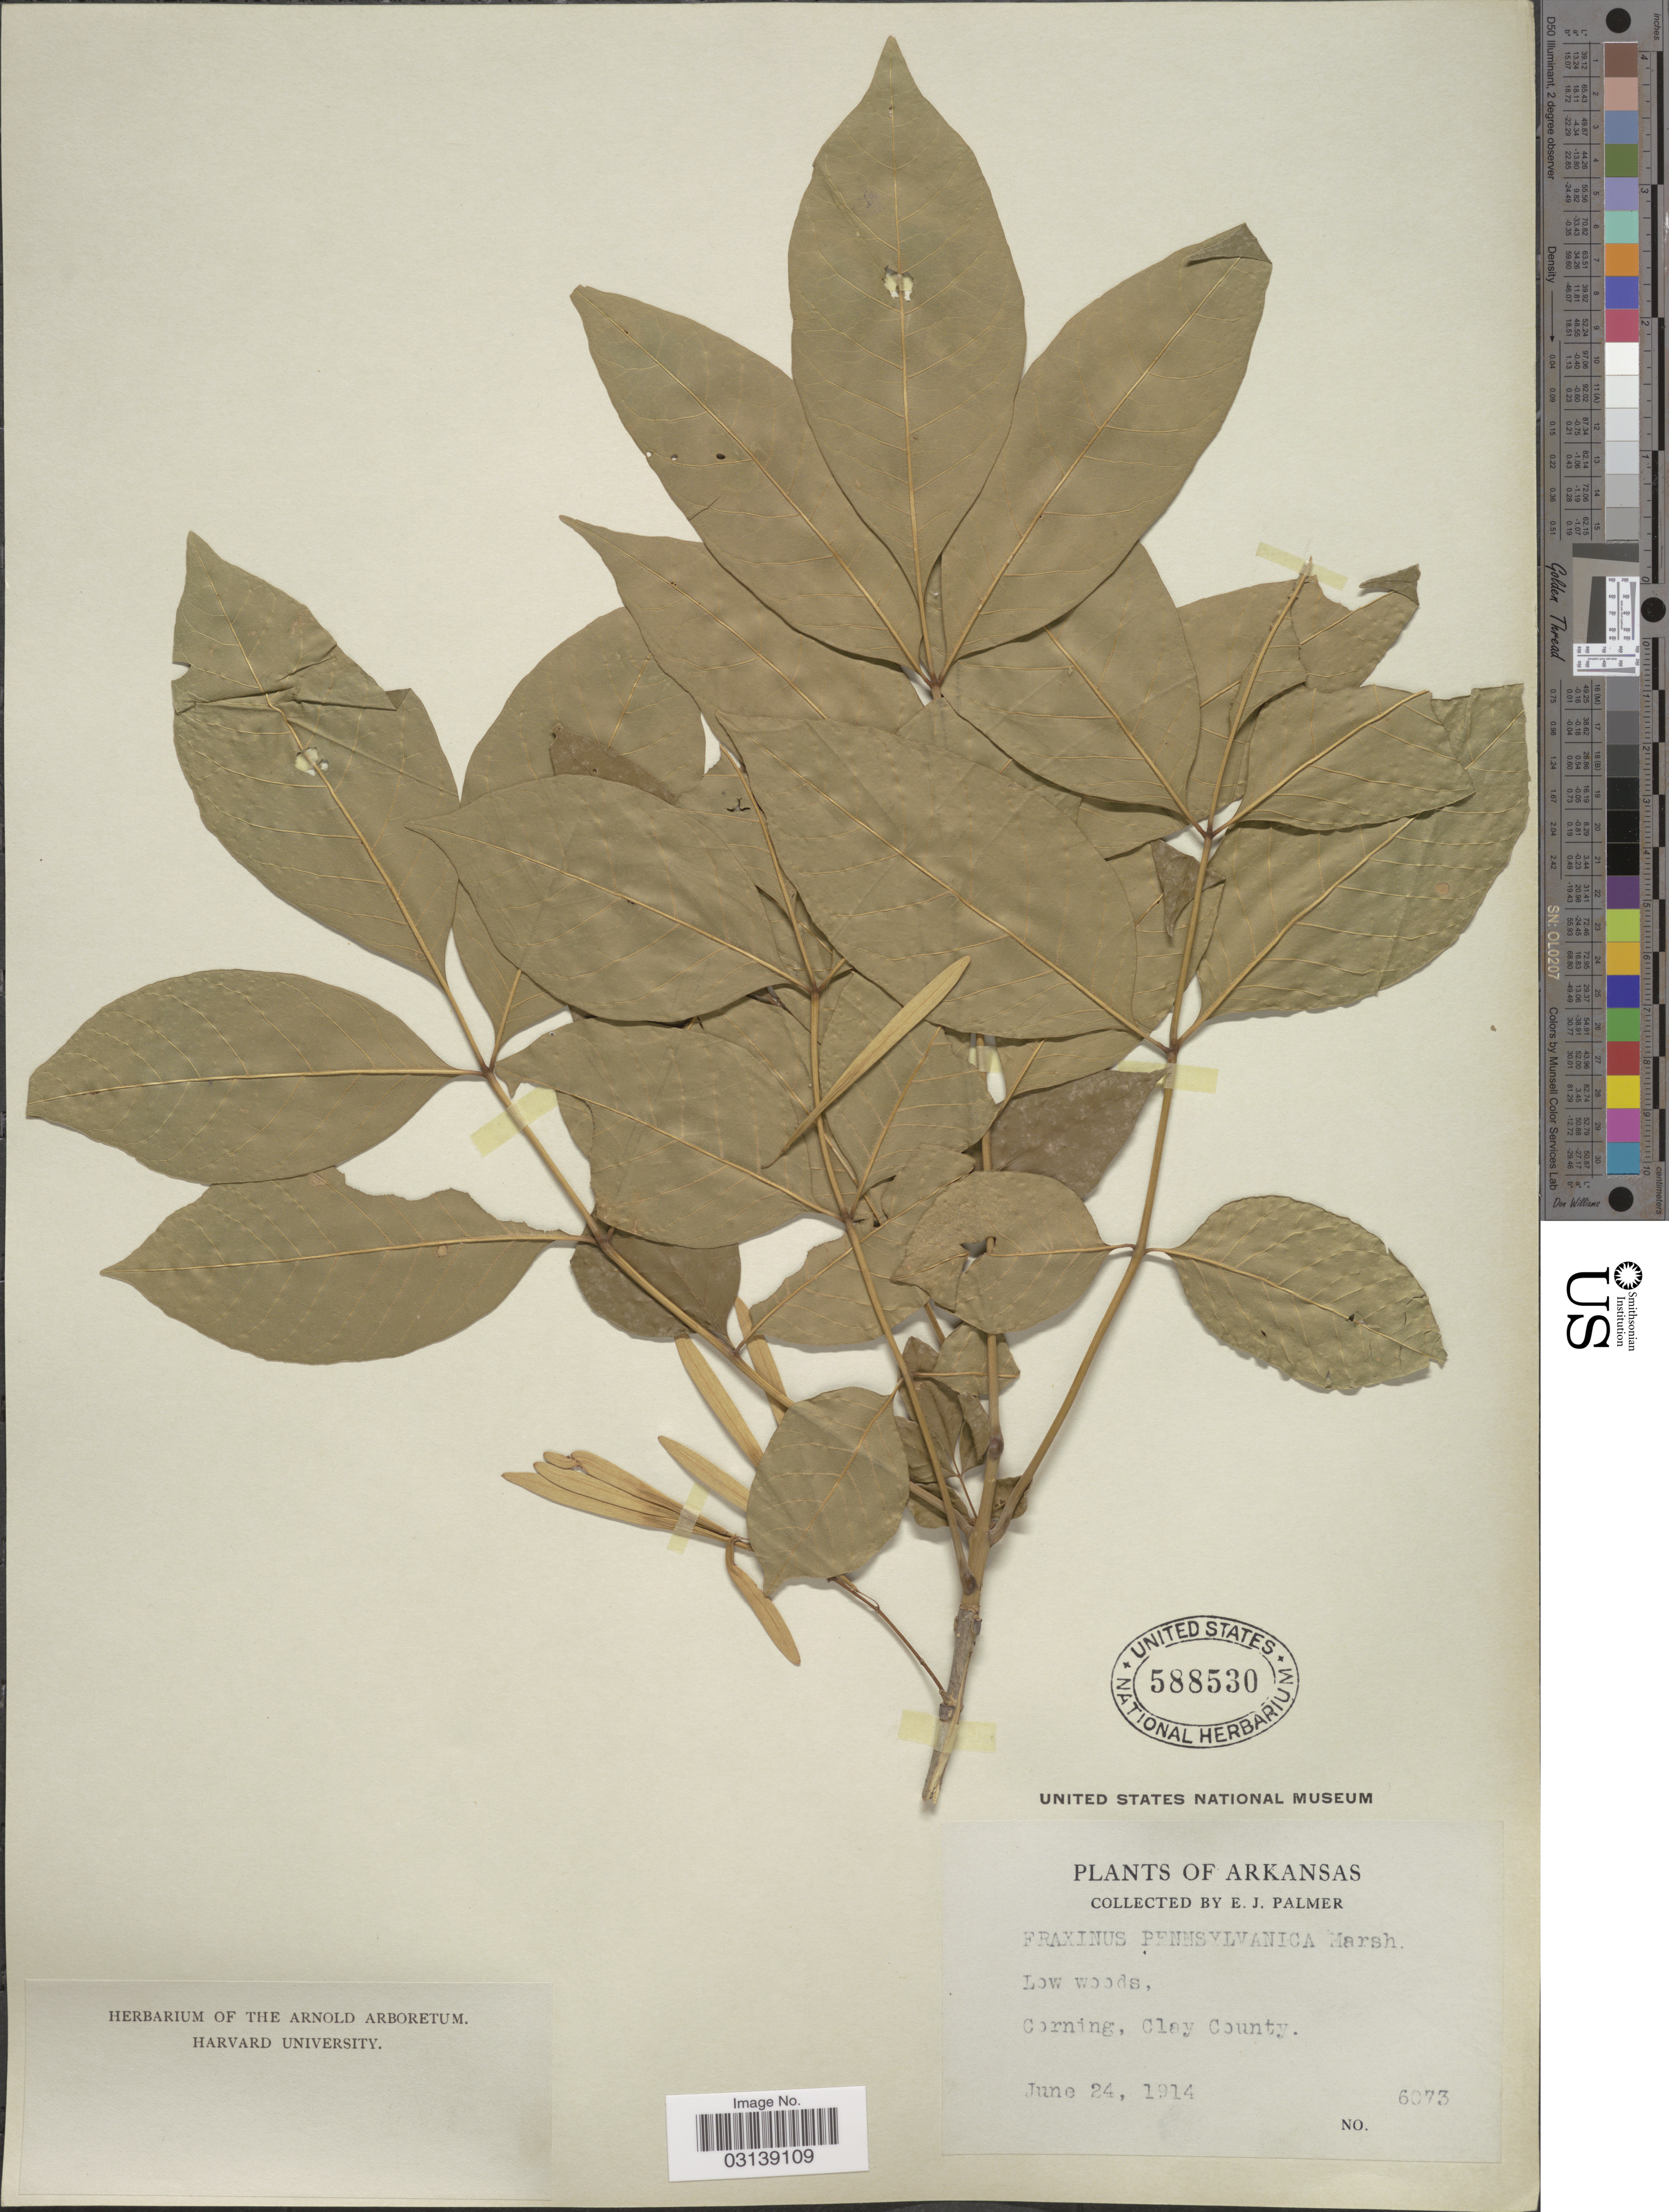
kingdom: Plantae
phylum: Tracheophyta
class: Magnoliopsida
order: Lamiales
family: Oleaceae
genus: Fraxinus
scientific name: Fraxinus pennsylvanica var. lanceolata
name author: Sarg.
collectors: E. J. Palmer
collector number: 6073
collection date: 1914-06-24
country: United States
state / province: Arkansas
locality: Corning, Clay County.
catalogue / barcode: US 588530